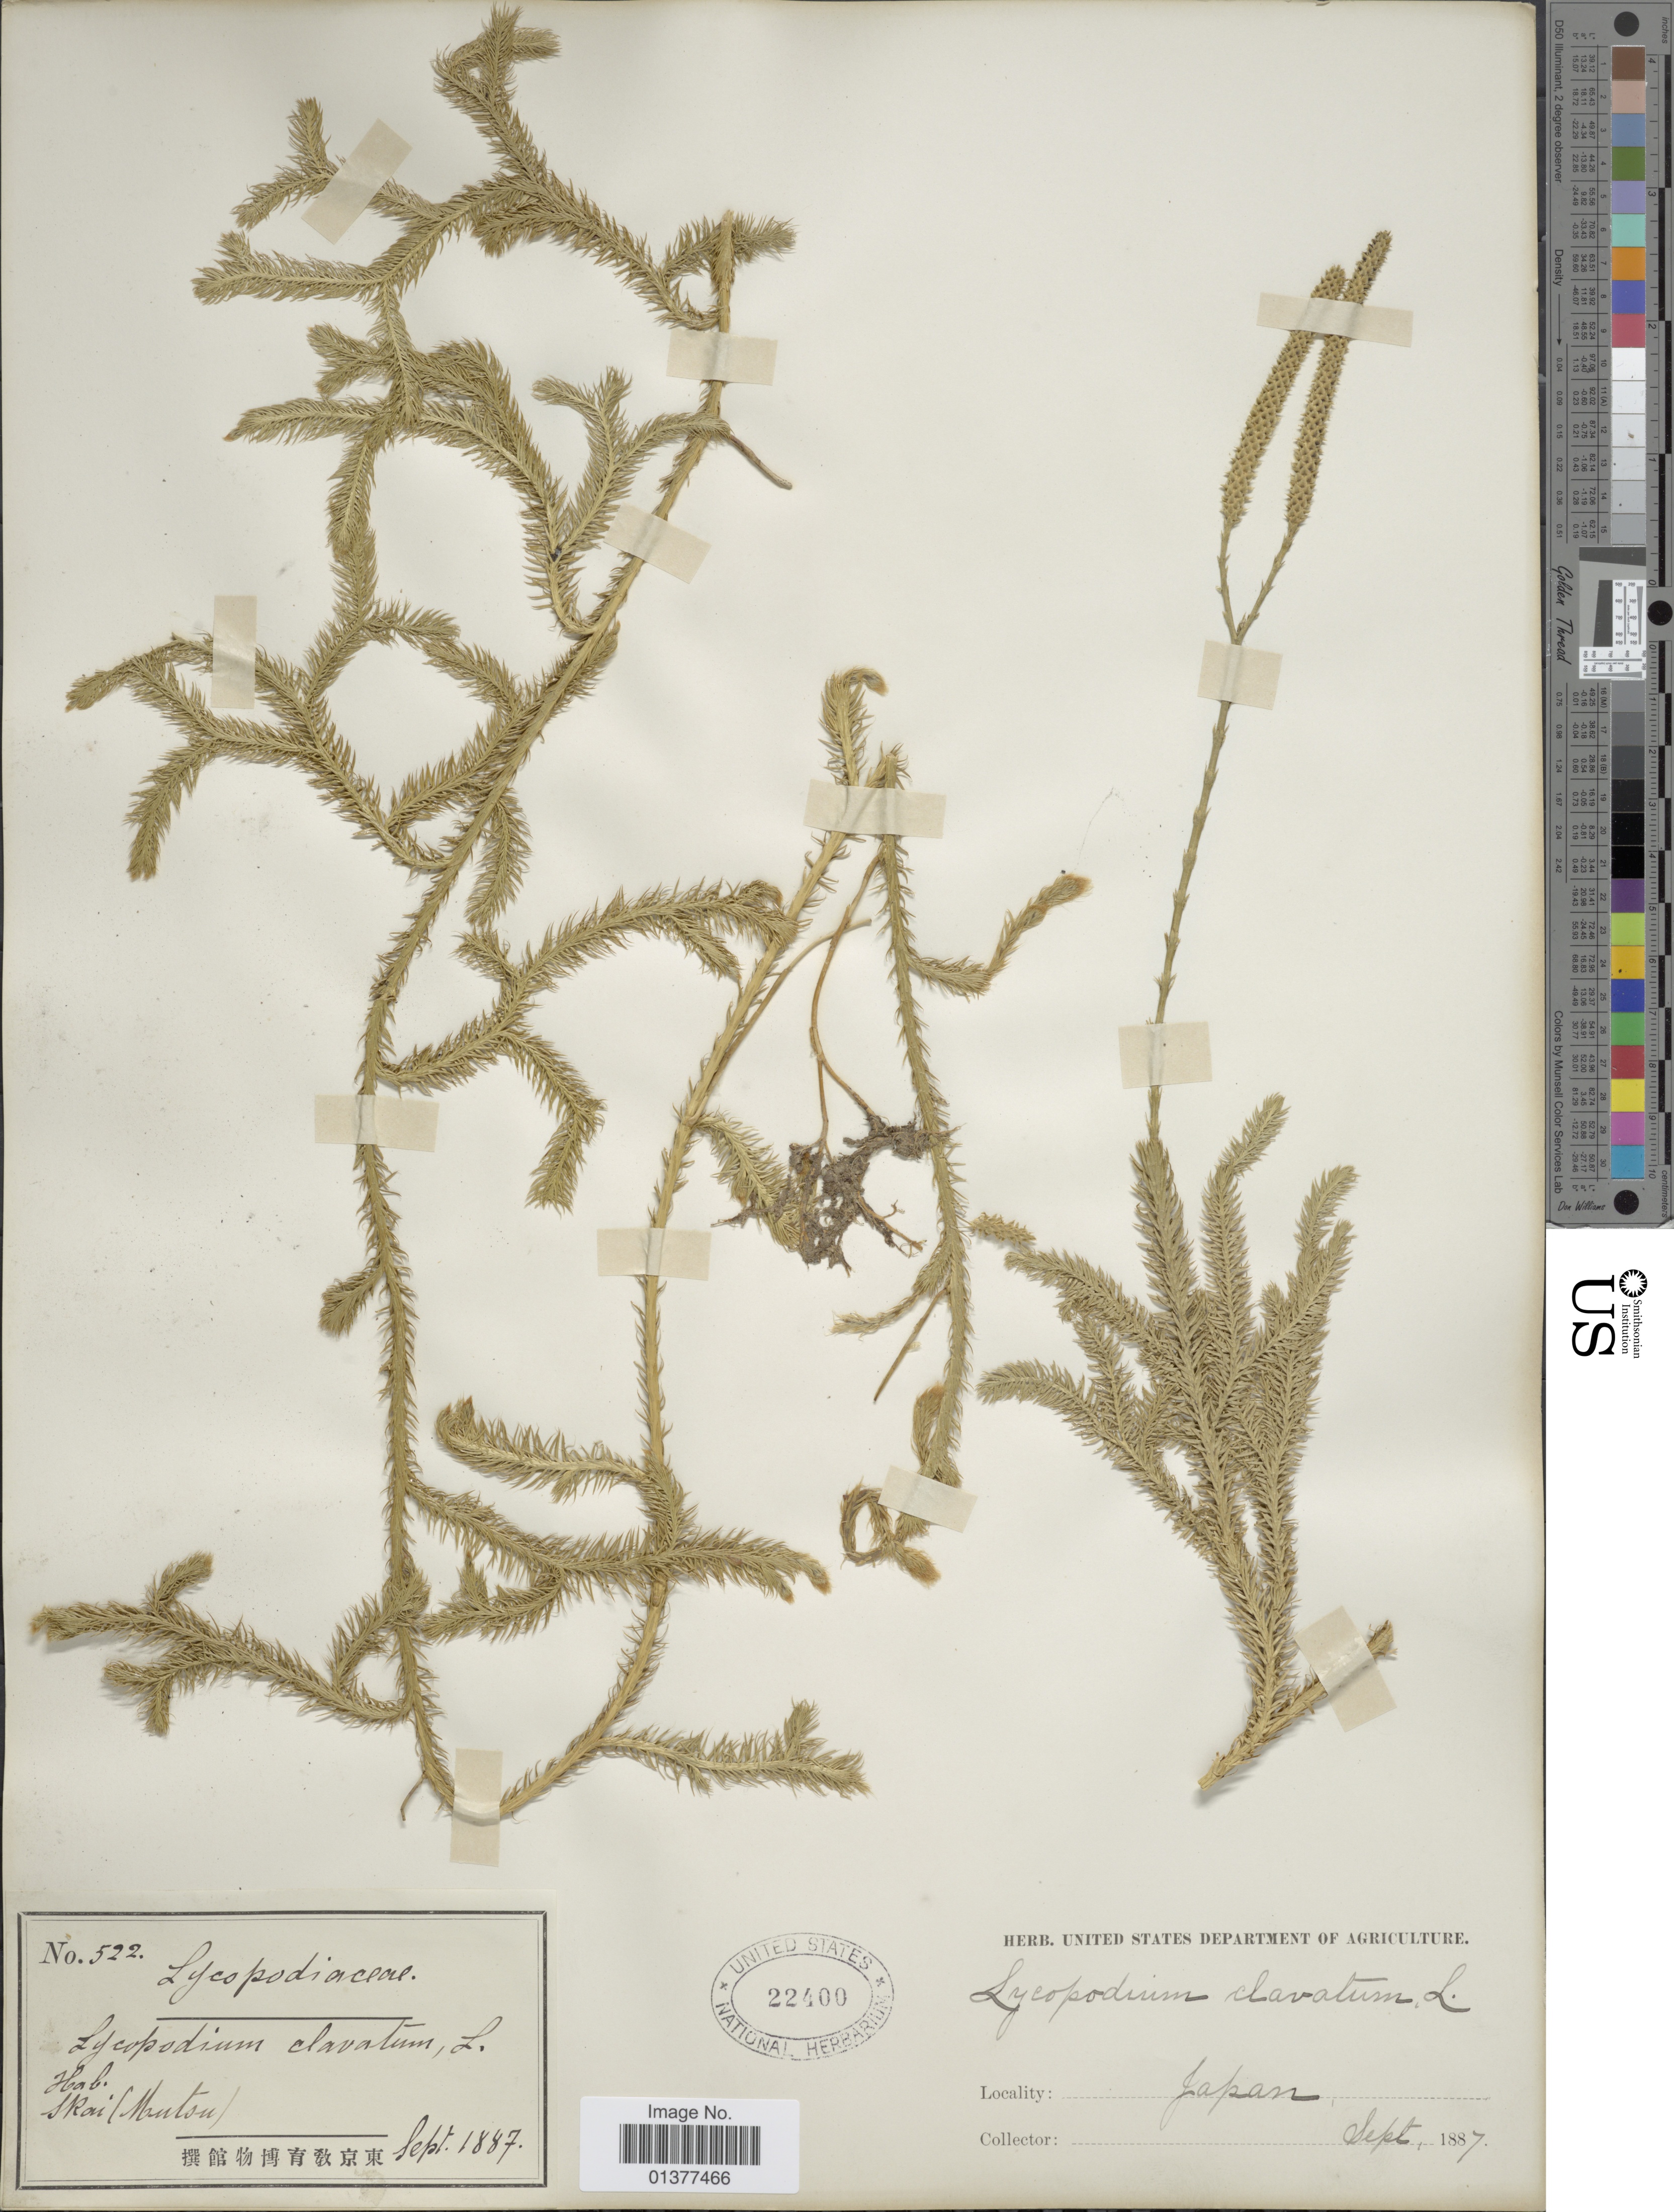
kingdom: Plantae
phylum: Tracheophyta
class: Lycopodiopsida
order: Lycopodiales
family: Lycopodiaceae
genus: Lycopodium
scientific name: Lycopodium clavatum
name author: L.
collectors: U.S. Department of Agriculture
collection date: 1887-09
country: Japan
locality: Skai (Mutsu).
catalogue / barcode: US 22400